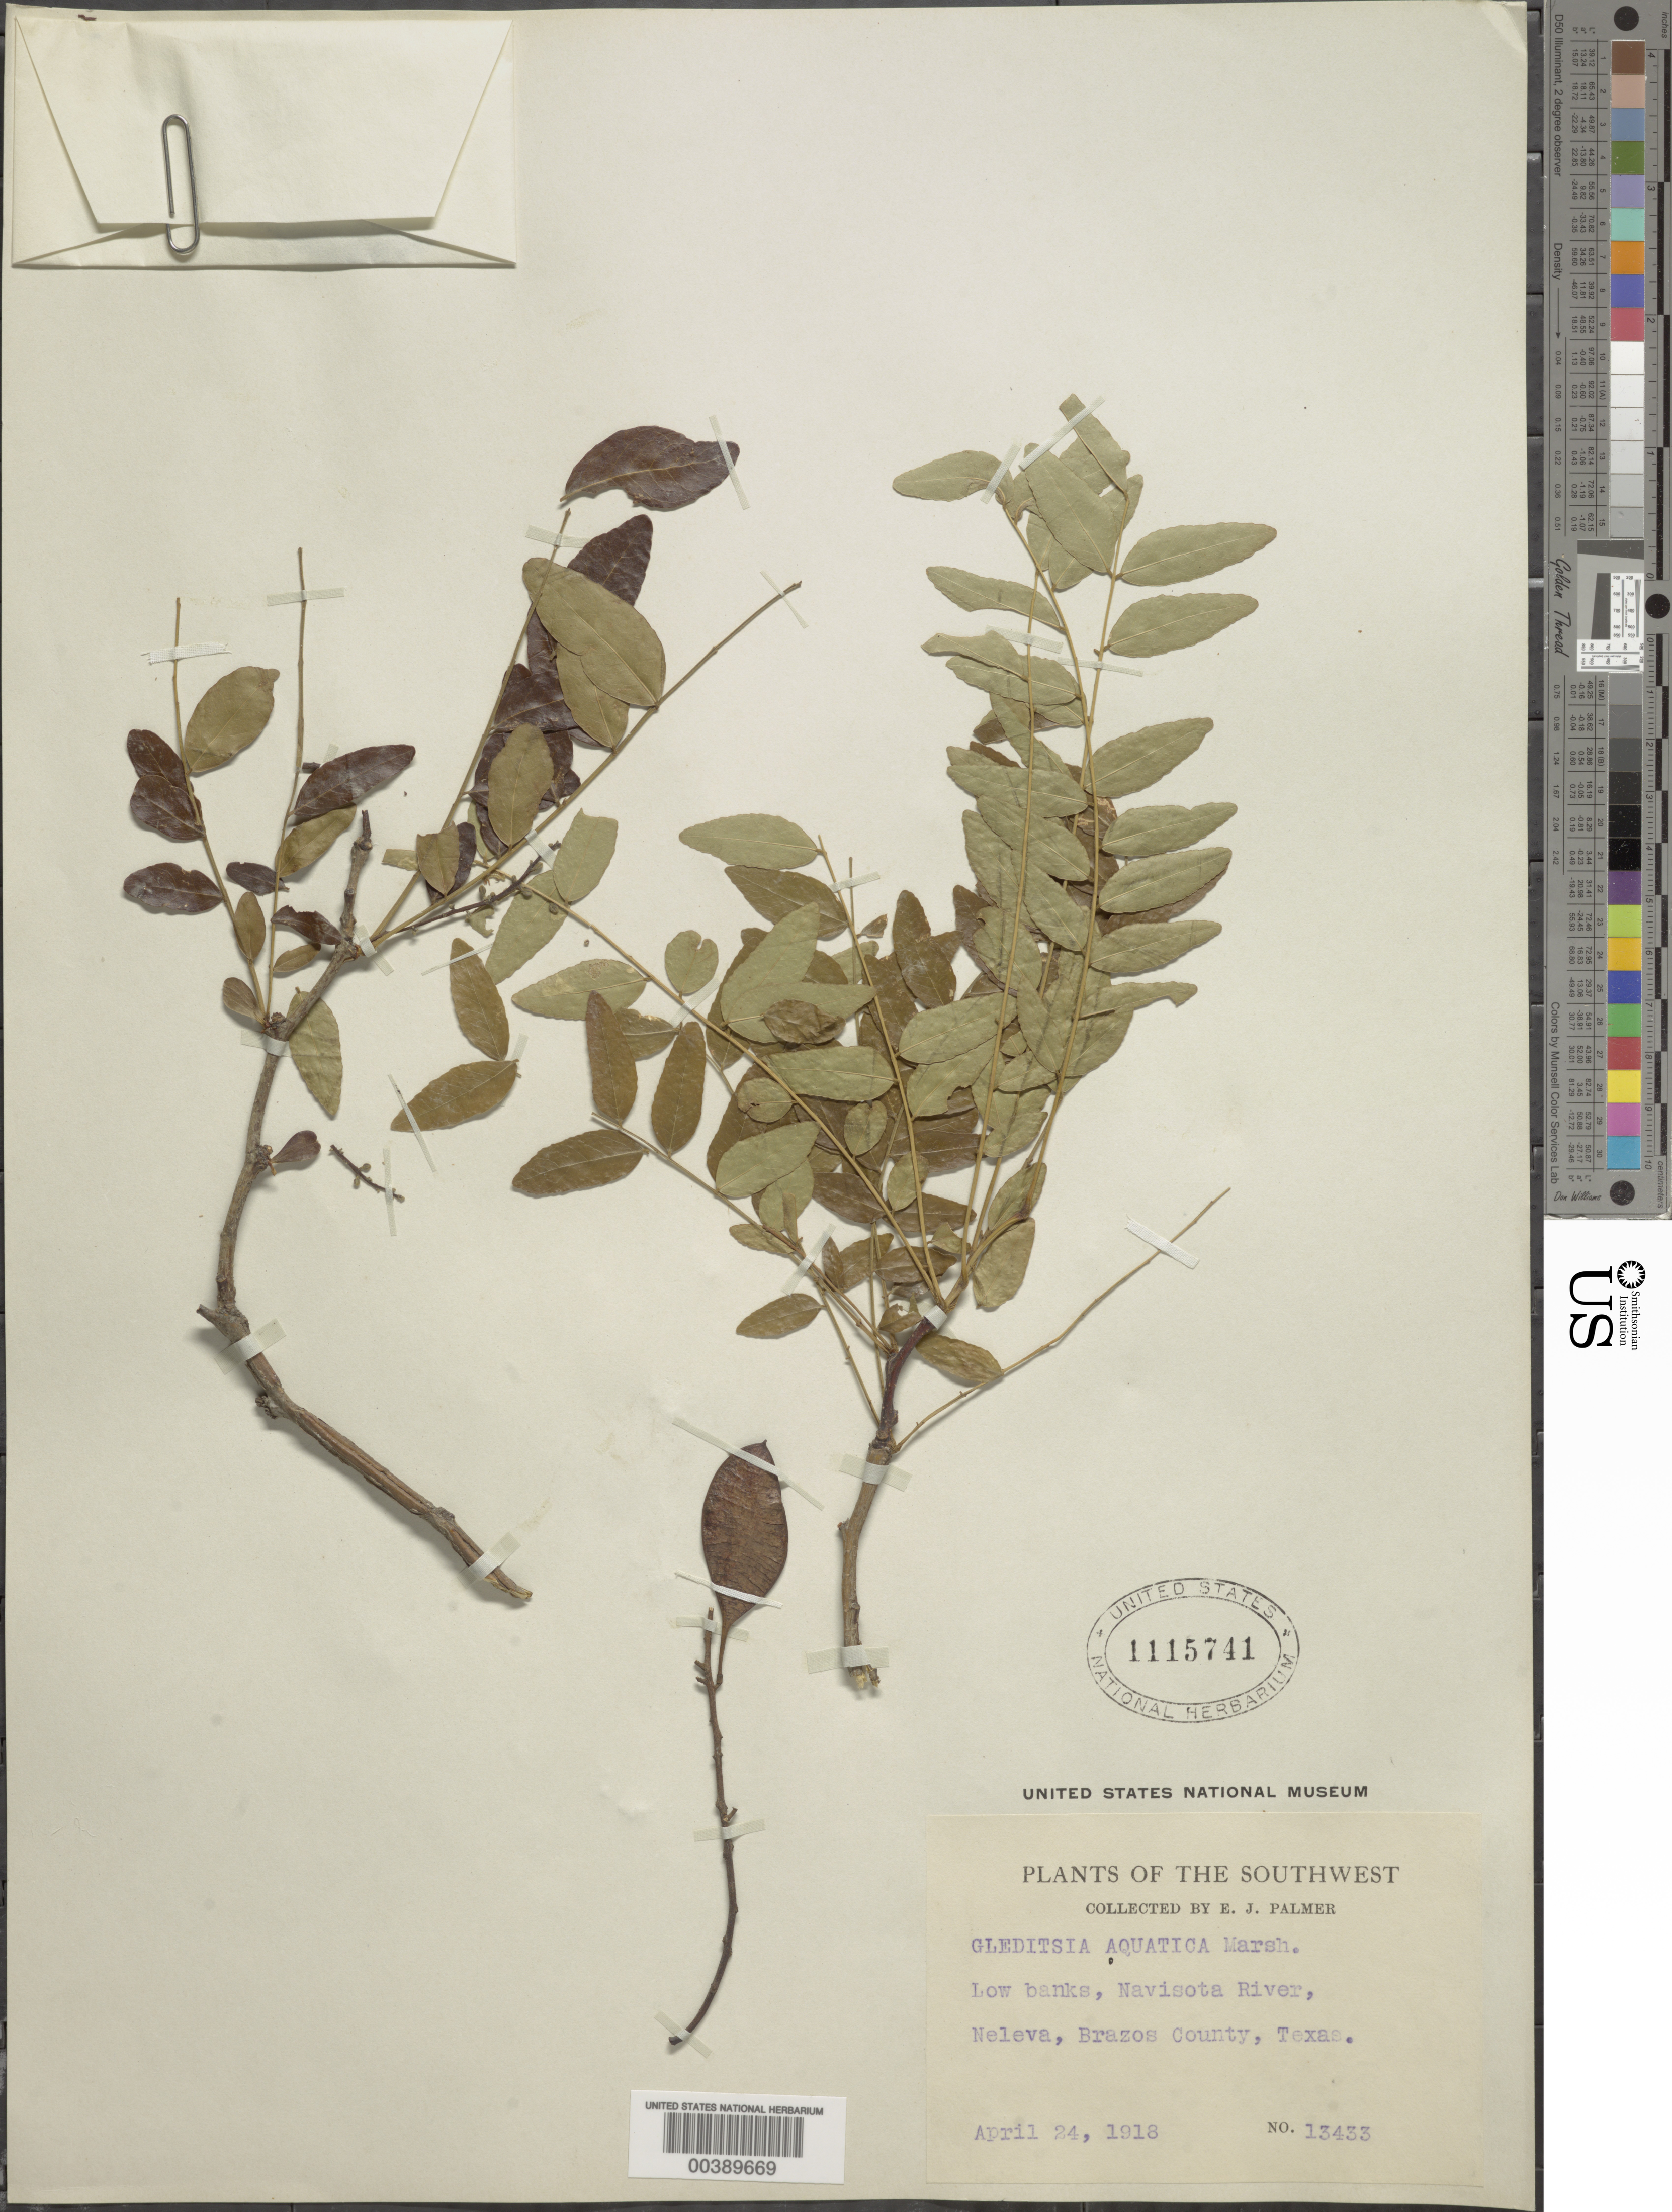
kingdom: Plantae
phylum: Tracheophyta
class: Magnoliopsida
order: Fabales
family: Fabaceae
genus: Gleditsia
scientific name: Gleditsia aquatica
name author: Marshall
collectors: J. Palmer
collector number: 13433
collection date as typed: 24 Apr 1918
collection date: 1918-04-24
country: United States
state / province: Texas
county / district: Brazos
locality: Navisota river, neleva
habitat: Low banks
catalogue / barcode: US 1115741